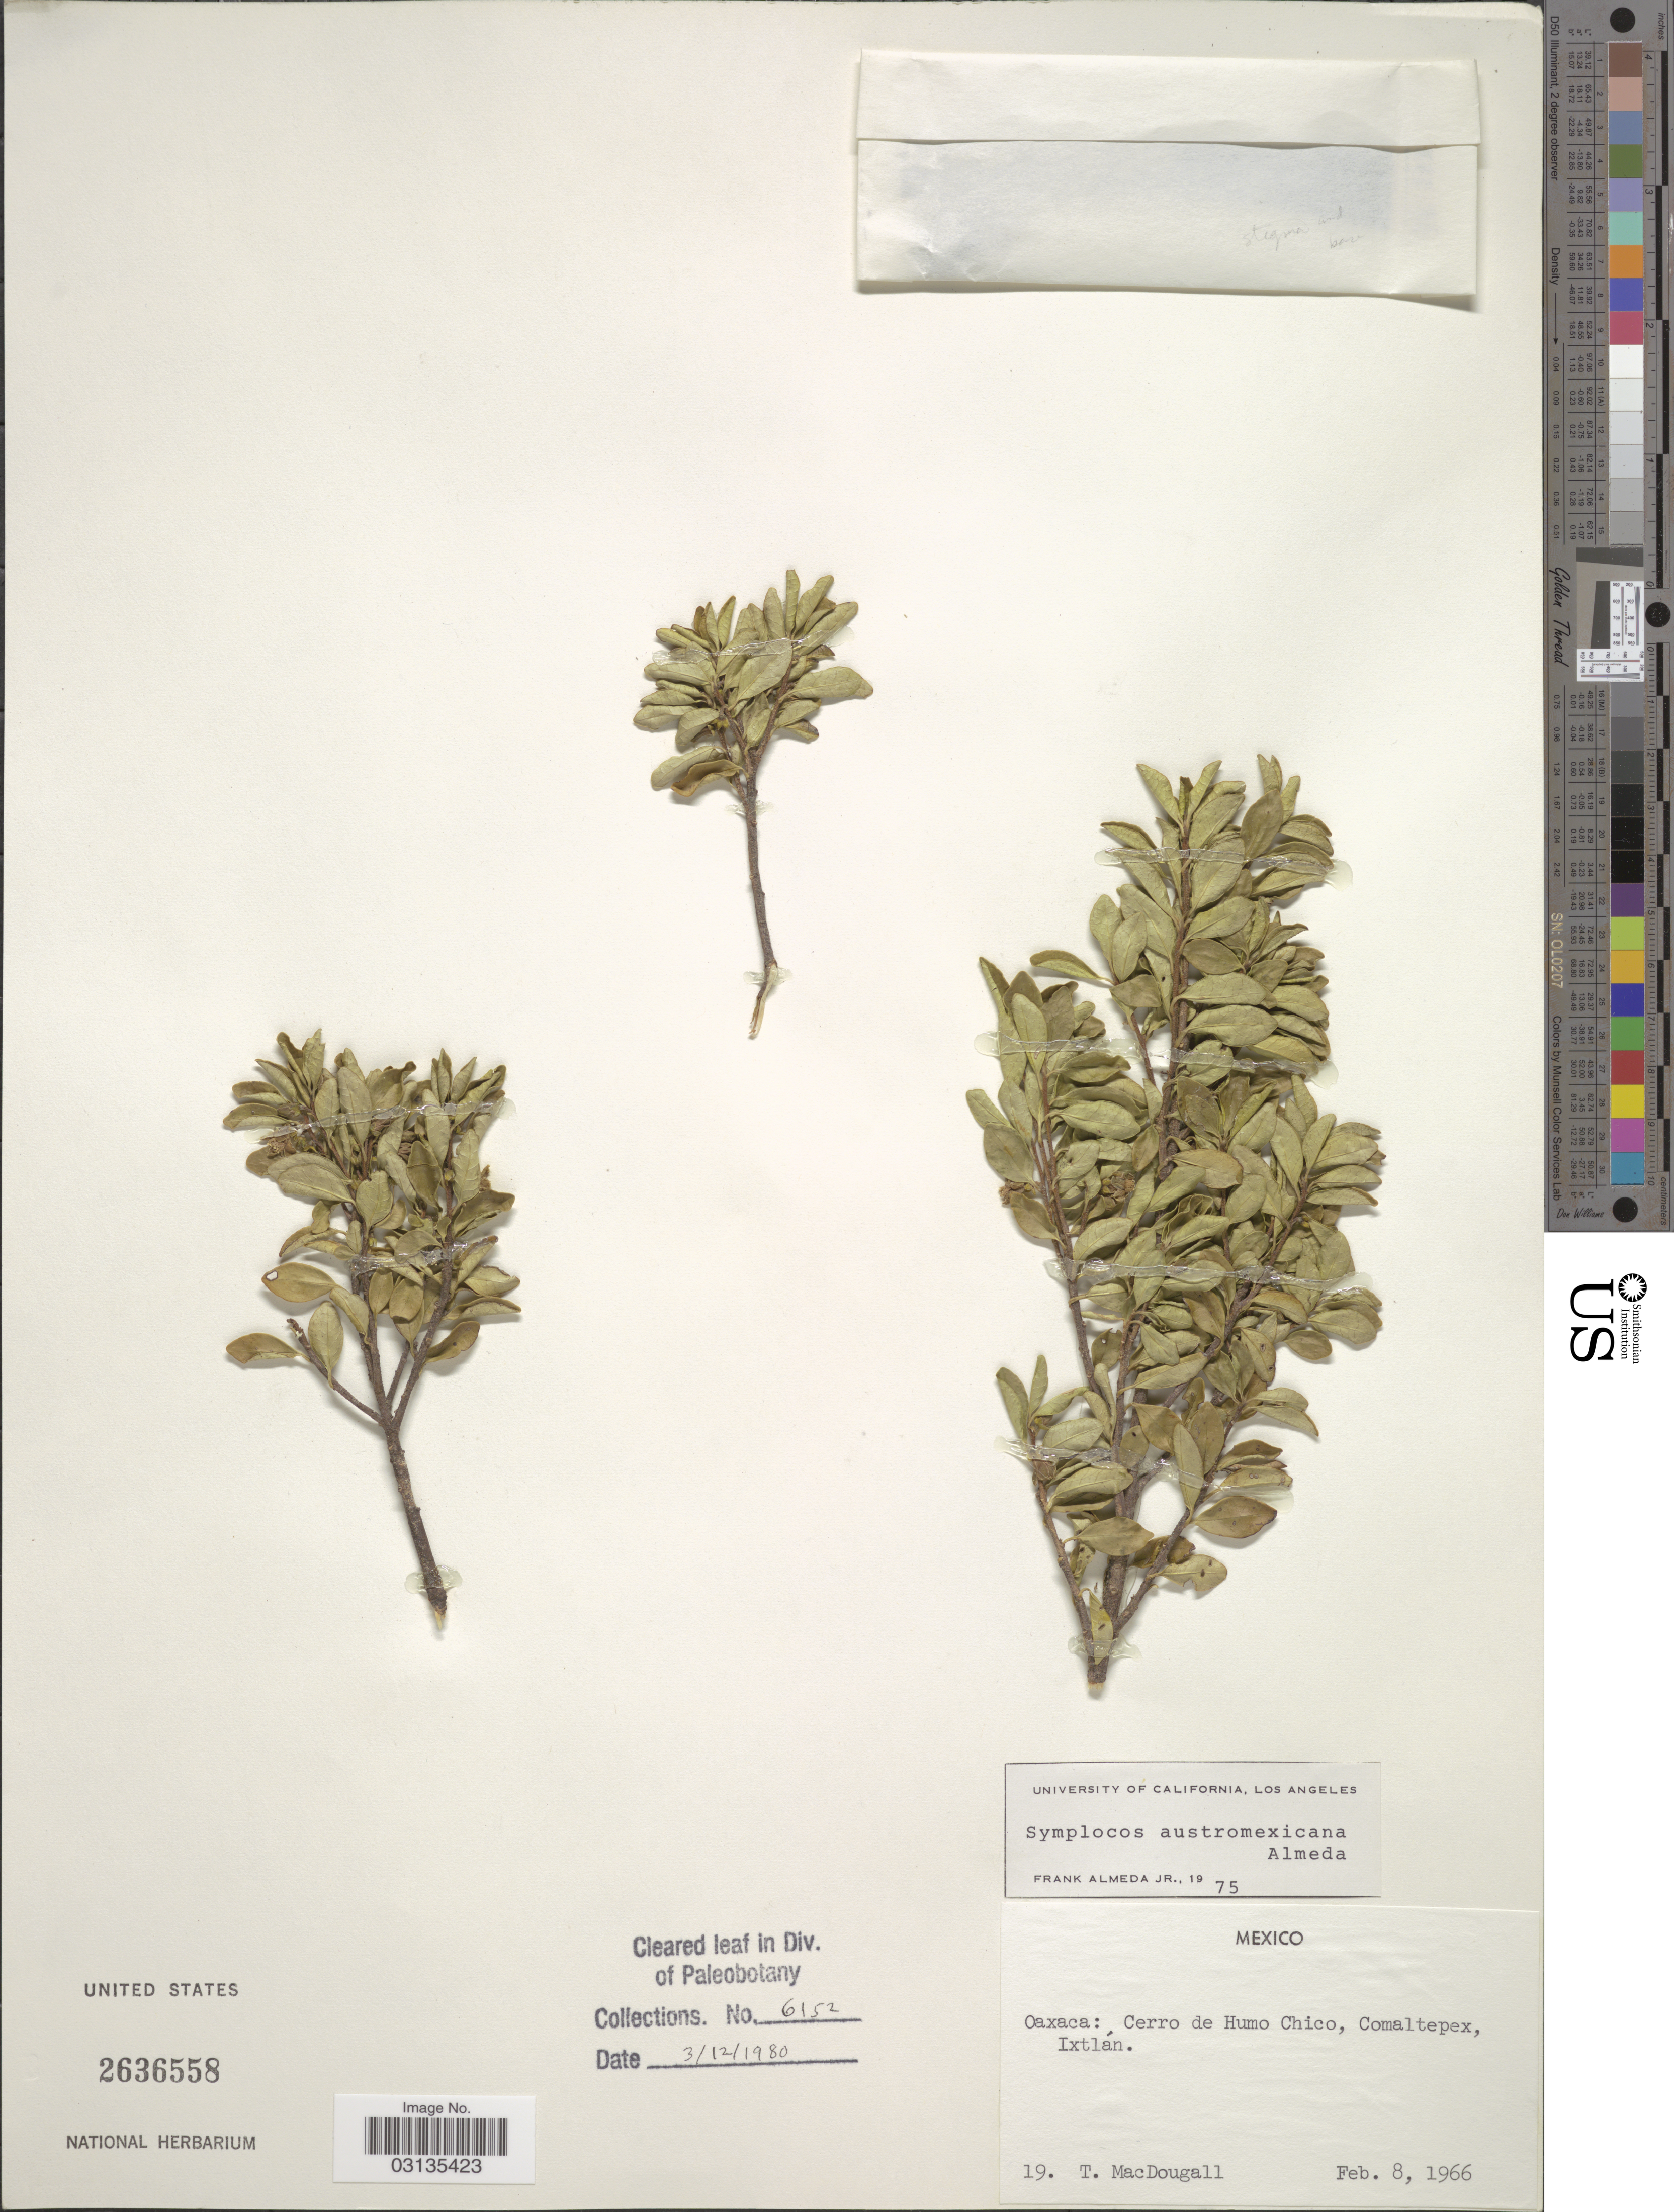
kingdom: Plantae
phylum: Tracheophyta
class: Magnoliopsida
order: Ericales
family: Symplocaceae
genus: Symplocos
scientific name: Symplocos austromexicana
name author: Almeda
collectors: T. B. MacDougall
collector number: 19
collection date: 1966-02-08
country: Mexico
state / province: Oaxaca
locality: Cerro de Humo Chico, Comaltepex, Ixtlán.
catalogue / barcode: US 2636558